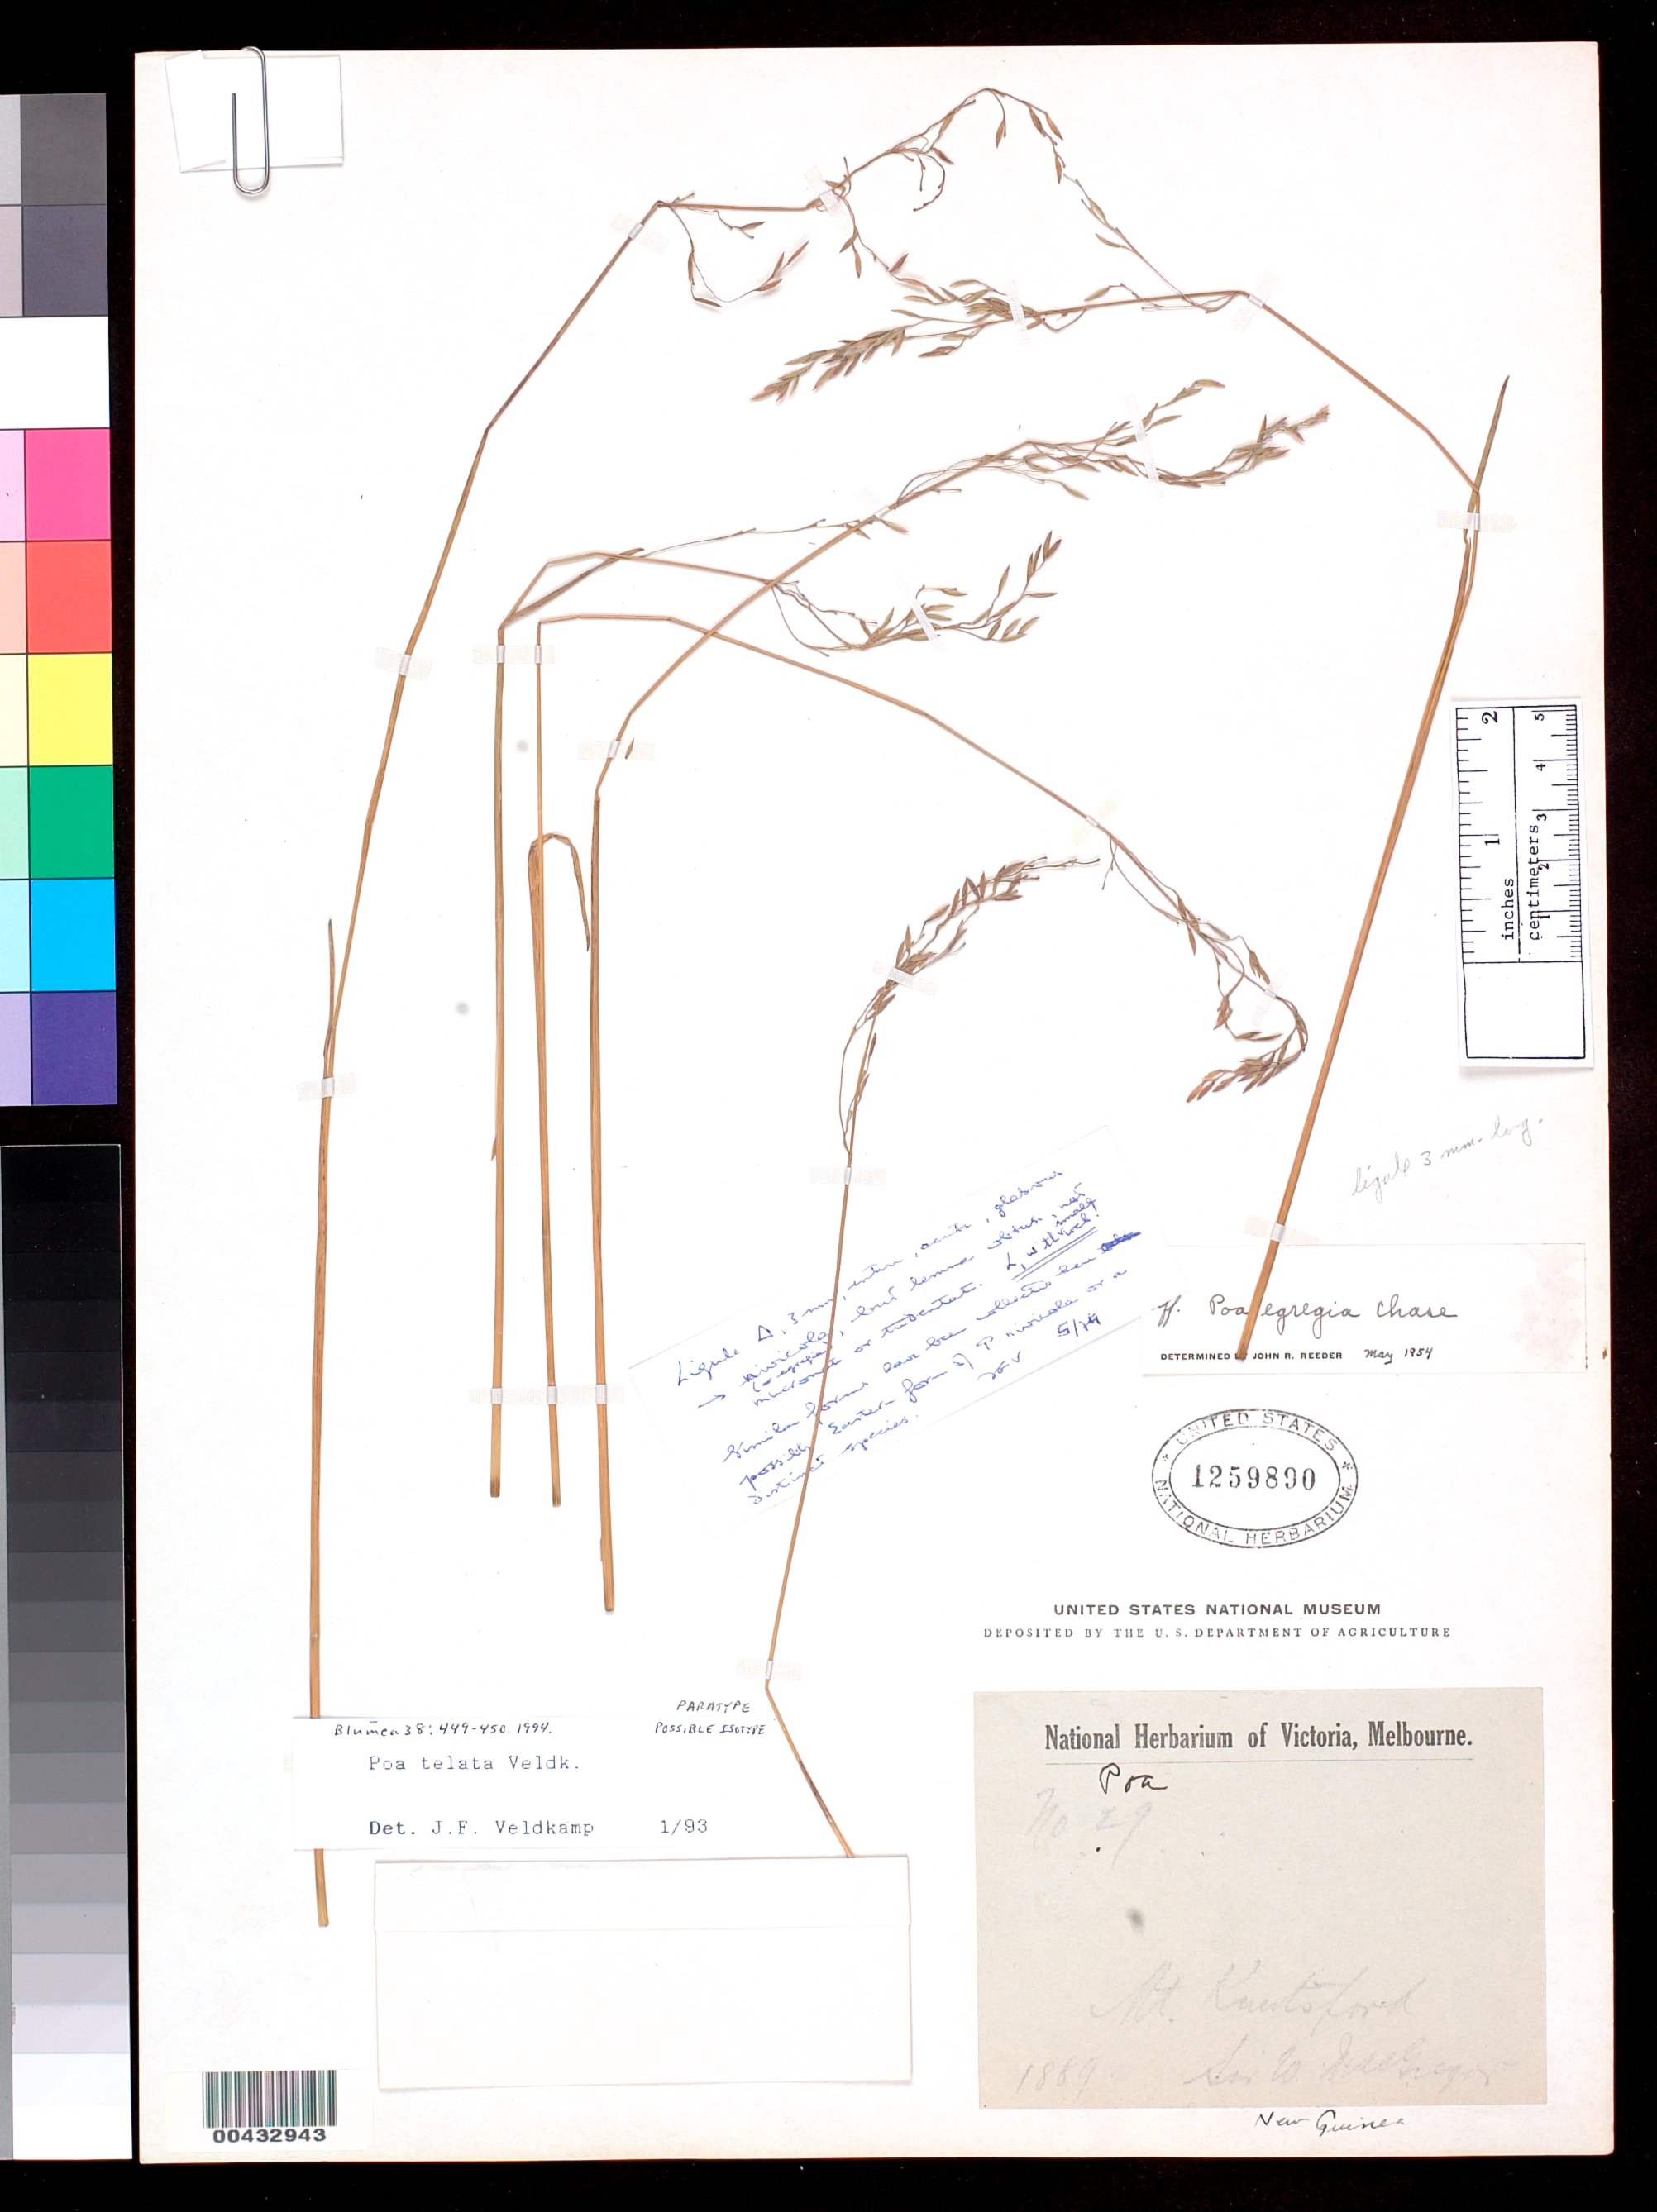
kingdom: Plantae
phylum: Tracheophyta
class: Liliopsida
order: Poales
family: Poaceae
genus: Poa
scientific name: Poa telata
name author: Veldkamp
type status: Possible Isotype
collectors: W. McGregor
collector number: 29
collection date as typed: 1889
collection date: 1889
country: Papua New Guinea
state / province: Central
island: New Guinea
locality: Mt. Knustford.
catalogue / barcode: US 1259890